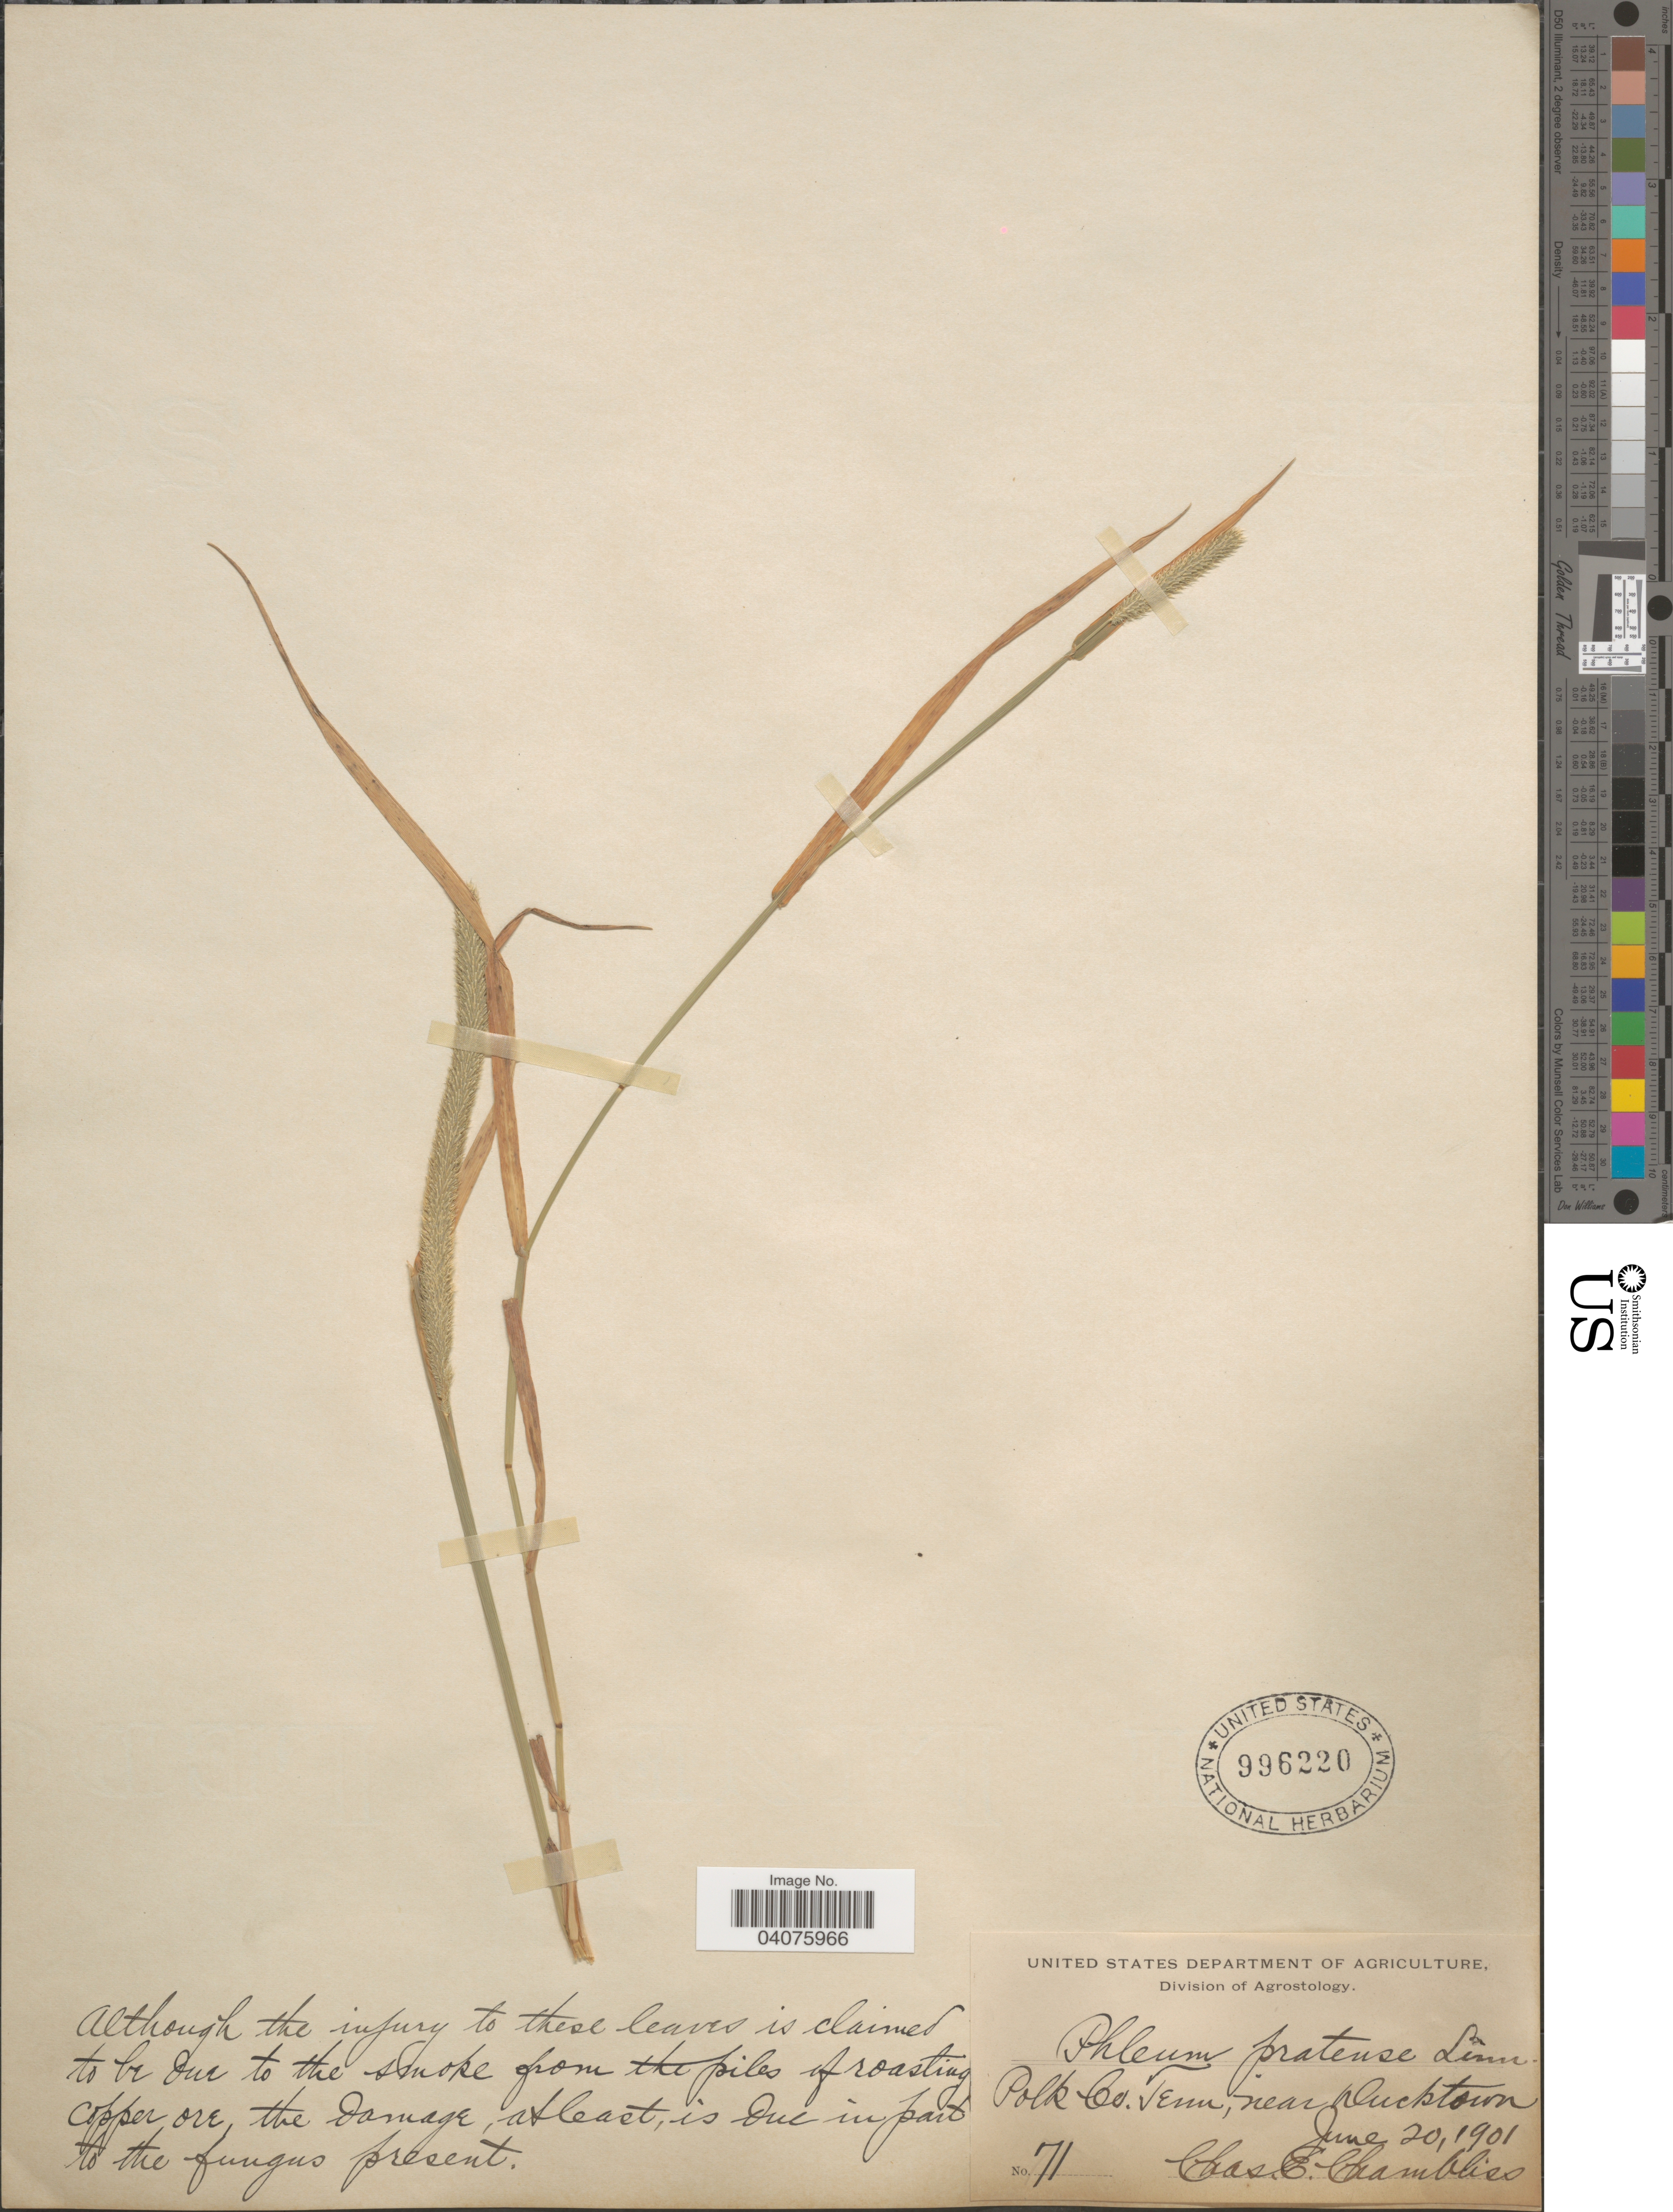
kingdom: Plantae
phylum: Tracheophyta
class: Liliopsida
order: Poales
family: Poaceae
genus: Phleum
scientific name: Phleum pratense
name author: L.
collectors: C. Chambliss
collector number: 71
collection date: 1901-06-20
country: United States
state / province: Tennessee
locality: Polk Co. near Ducktown.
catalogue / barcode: US 996220